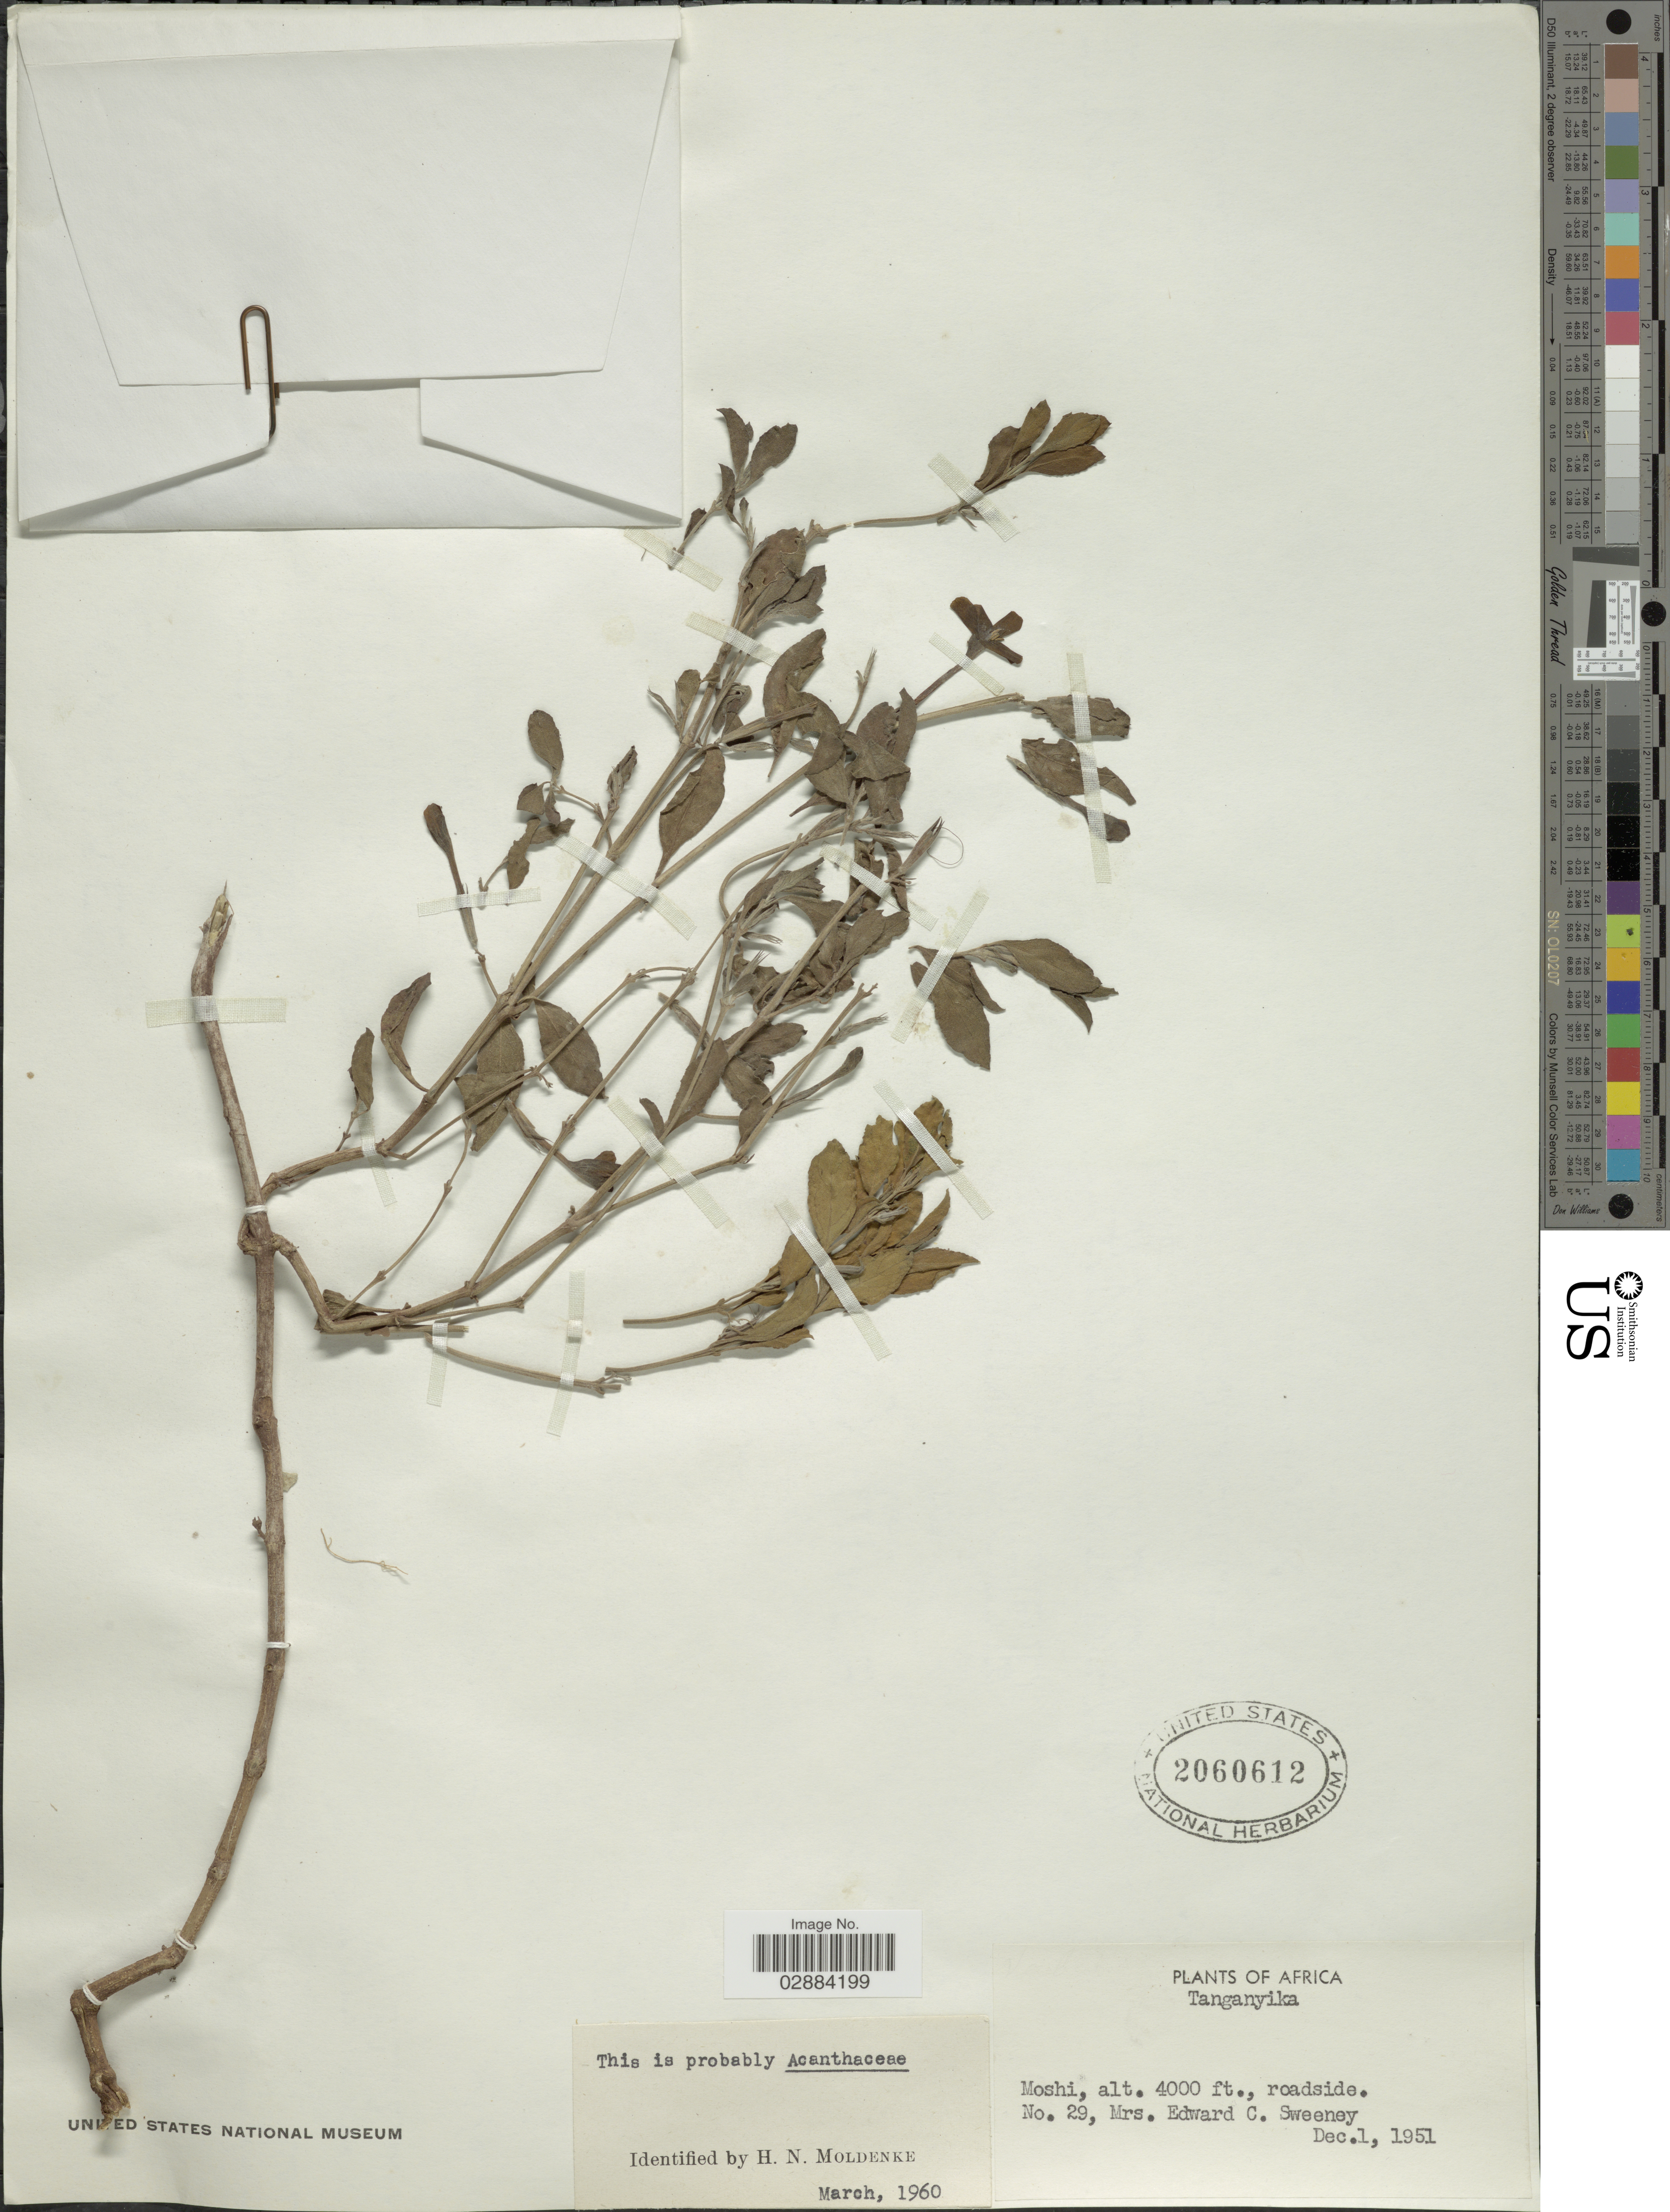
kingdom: Plantae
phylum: Tracheophyta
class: Magnoliopsida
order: Lamiales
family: Acanthaceae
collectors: E. Sweeney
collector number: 29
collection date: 1951-12-01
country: Tanzania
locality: Tanganyika. Moshi.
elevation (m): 1219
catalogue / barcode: US 2060612